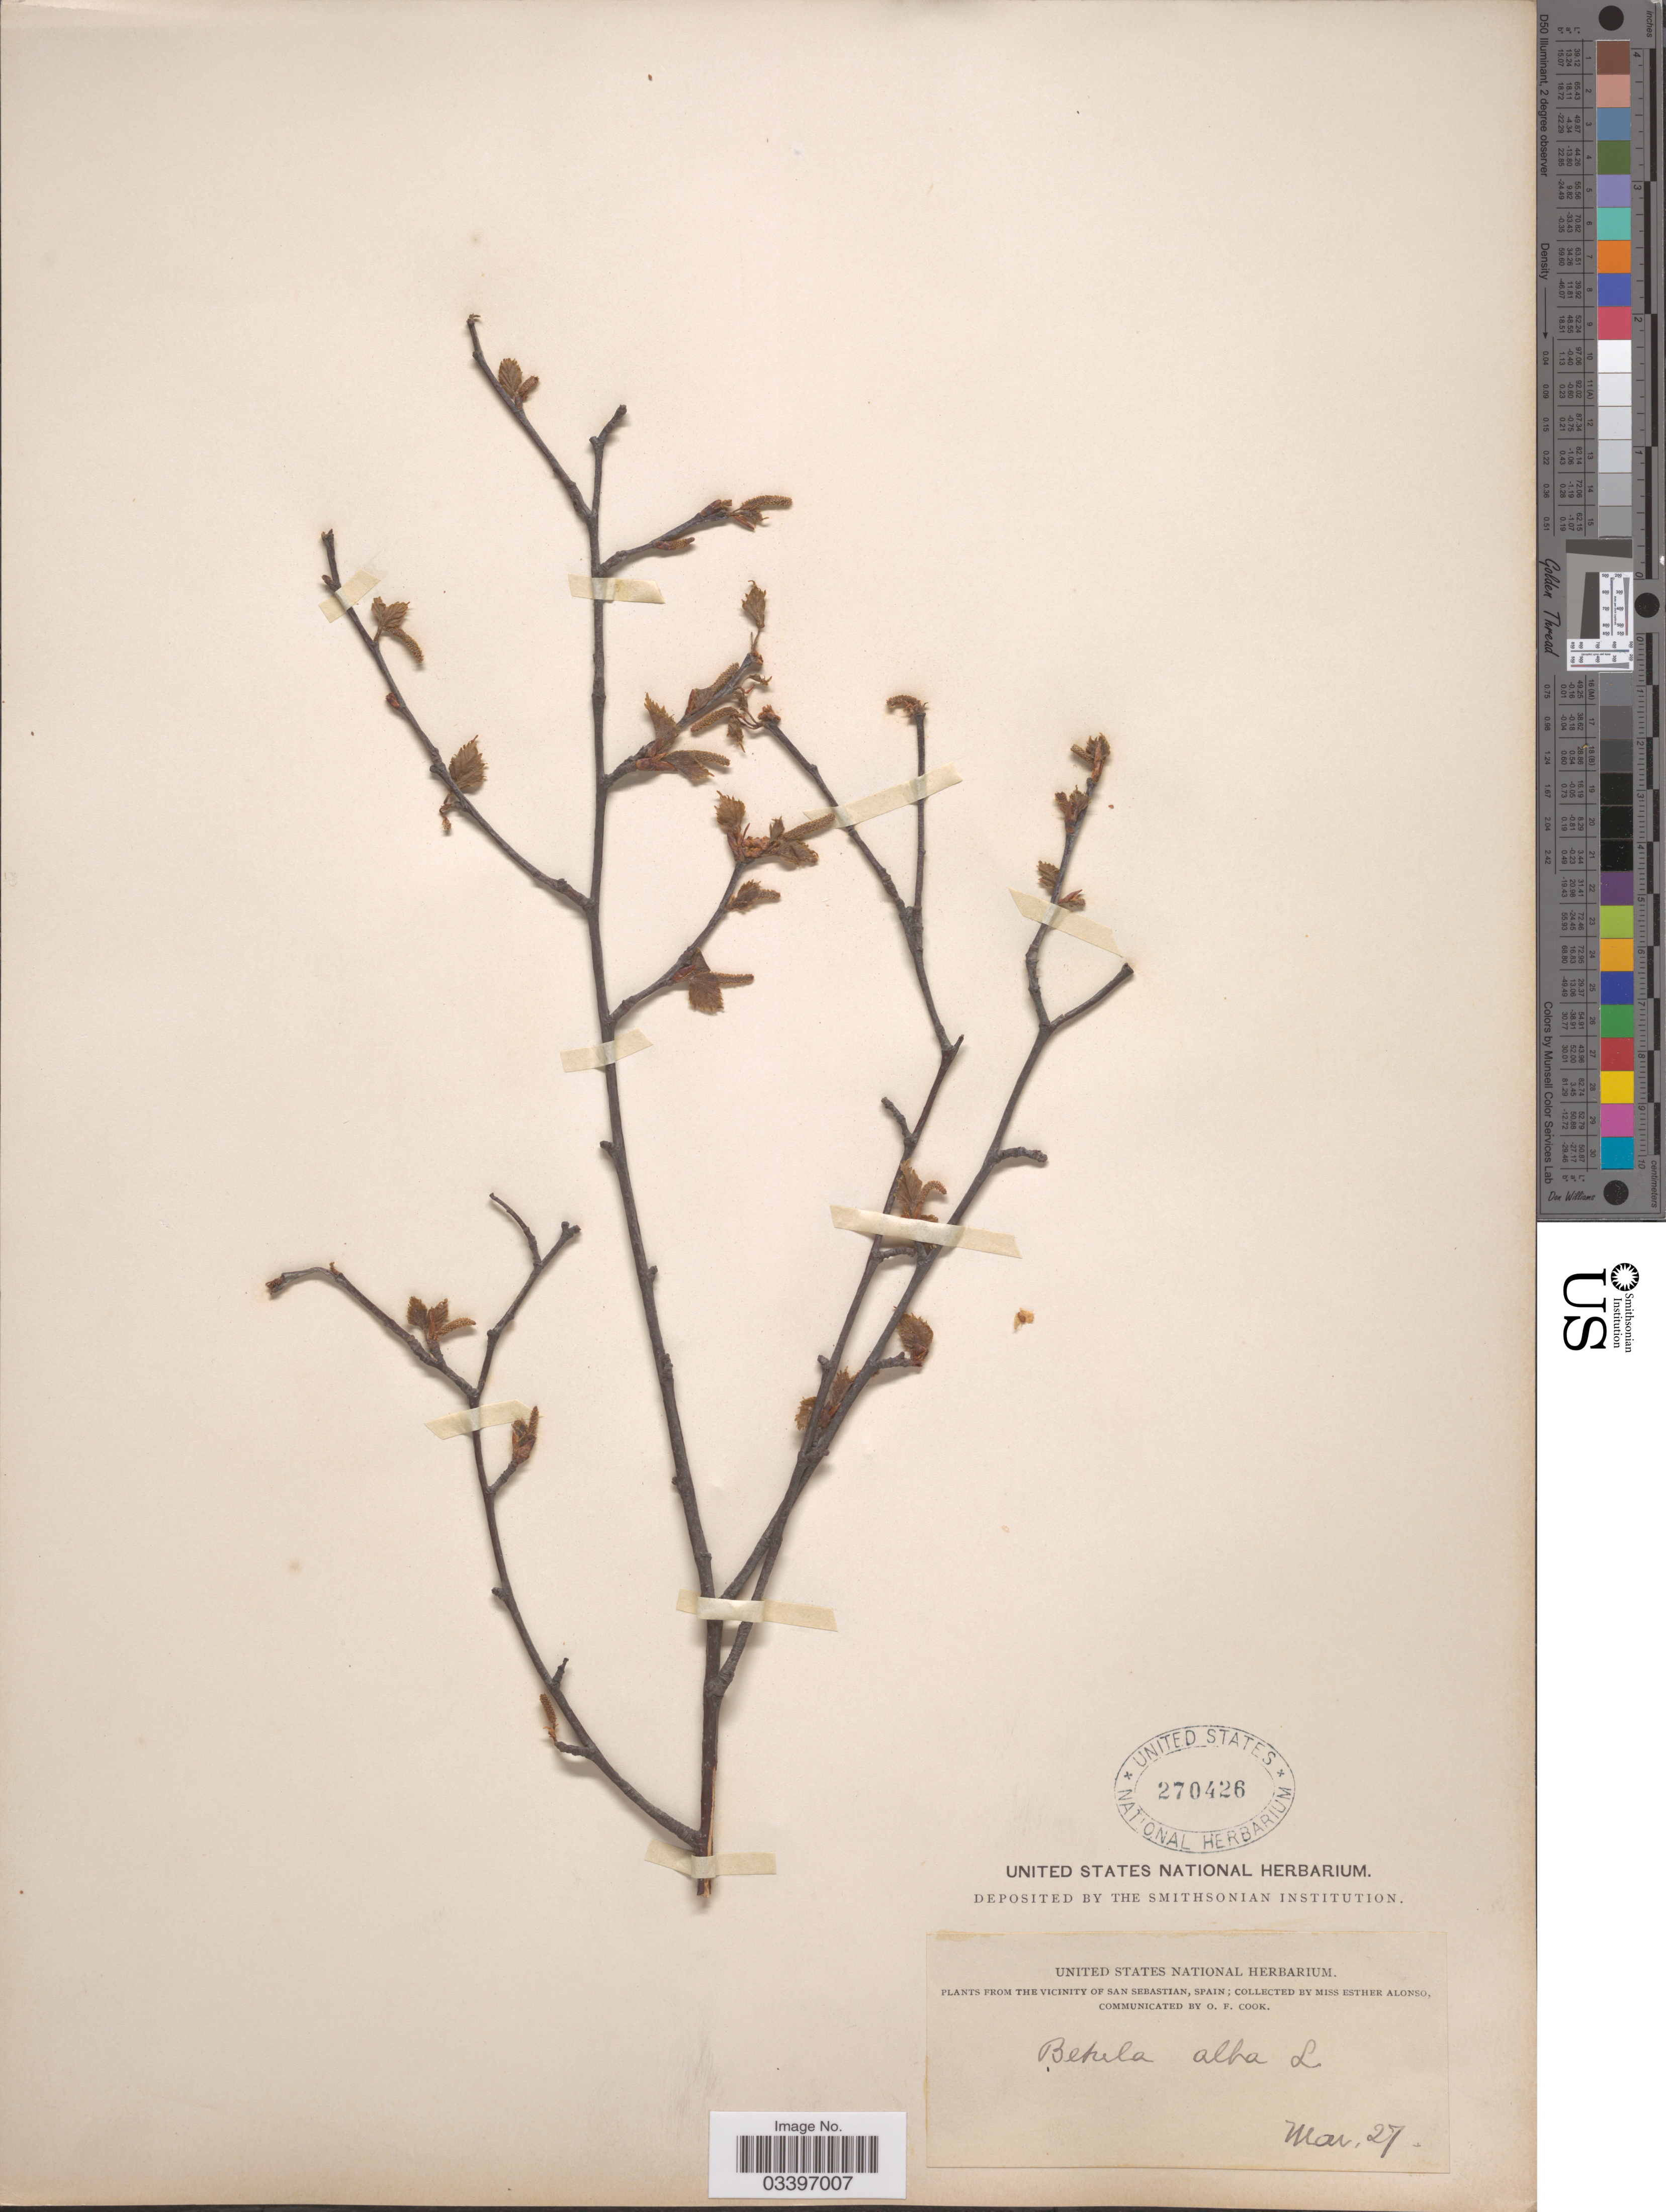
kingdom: Plantae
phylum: Tracheophyta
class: Magnoliopsida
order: Fagales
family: Betulaceae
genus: Betula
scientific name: Betula alba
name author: L.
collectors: E. Alonso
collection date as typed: Transcribed d/m/y: /3/27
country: Spain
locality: The Vicinity of San Sebastian.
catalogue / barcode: US 270426